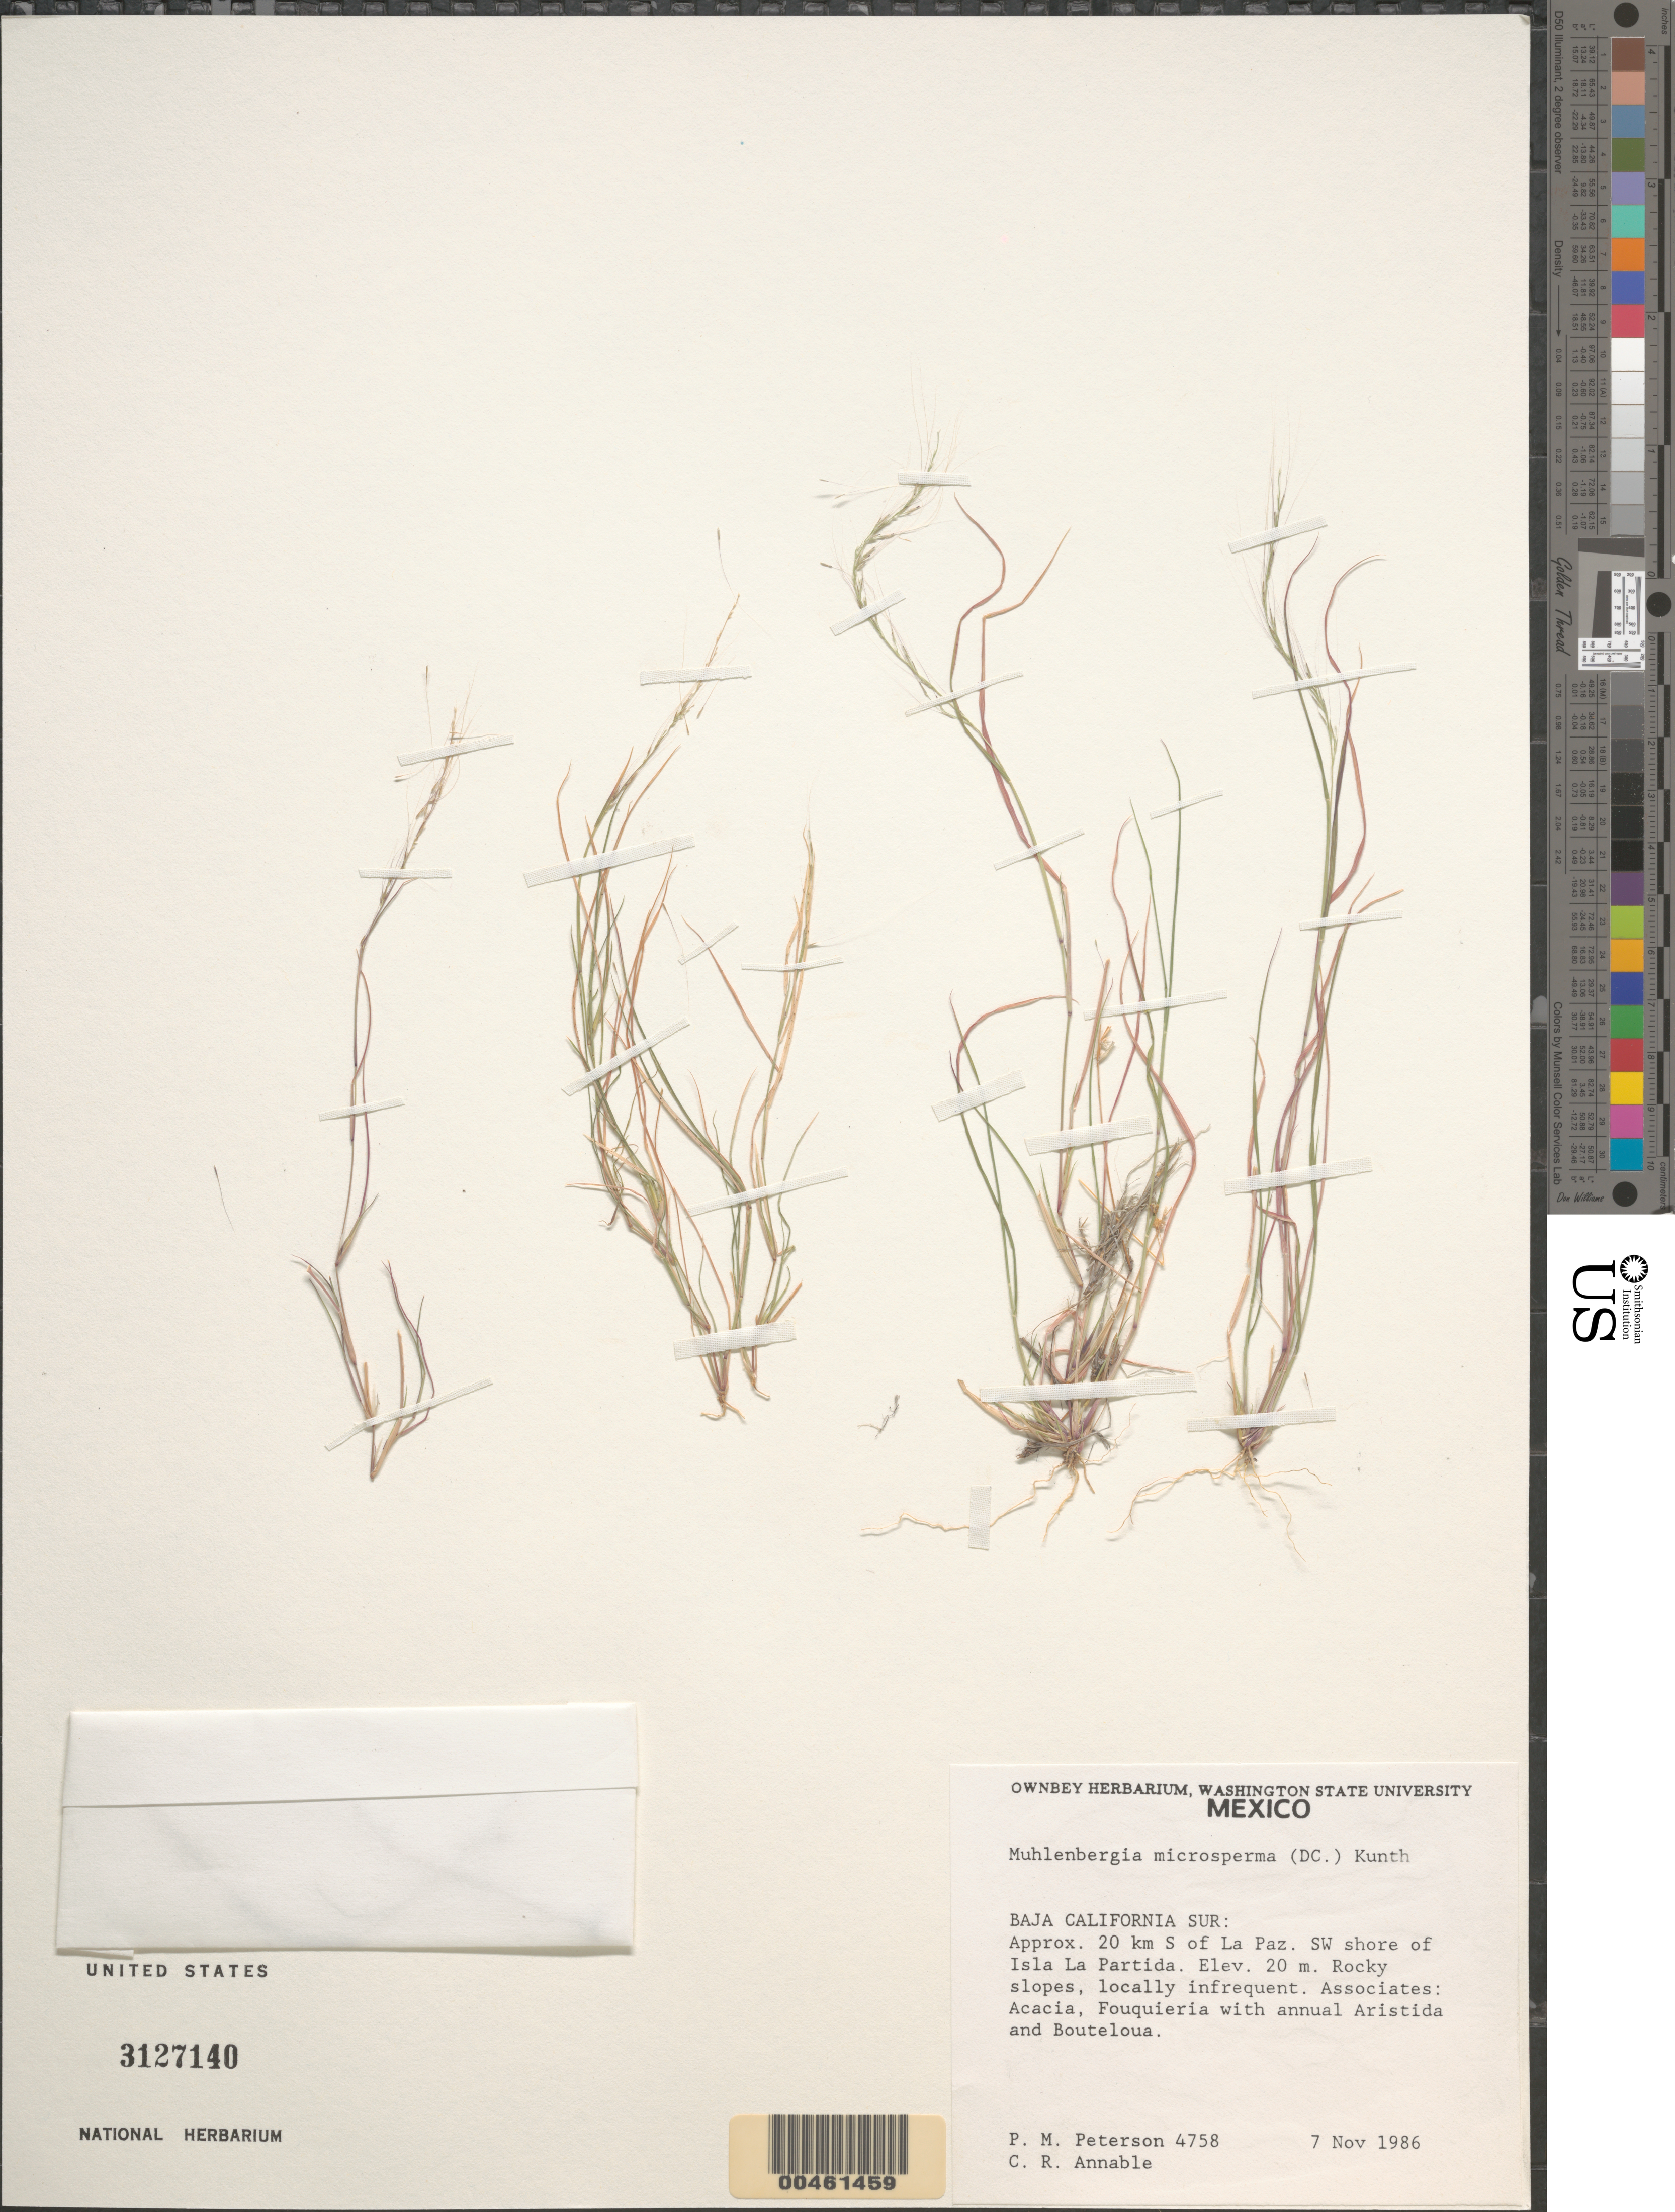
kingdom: Plantae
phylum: Tracheophyta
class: Liliopsida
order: Poales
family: Poaceae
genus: Muhlenbergia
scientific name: Muhlenbergia microsperma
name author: (DC.) Kunth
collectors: P. M. Peterson & C. R. Annable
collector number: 04758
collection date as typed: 07 Nov 1986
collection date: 1986-11-07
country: Mexico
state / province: Baja California Sur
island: Isla La Partida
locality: Approximately 20 kilometers S of La Paz, SW shore of Isla La Partida.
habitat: Rocky slopes, associated with Acacia, Fouquieria and annual Aristida and Bouteloua.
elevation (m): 20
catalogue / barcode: US 3127140